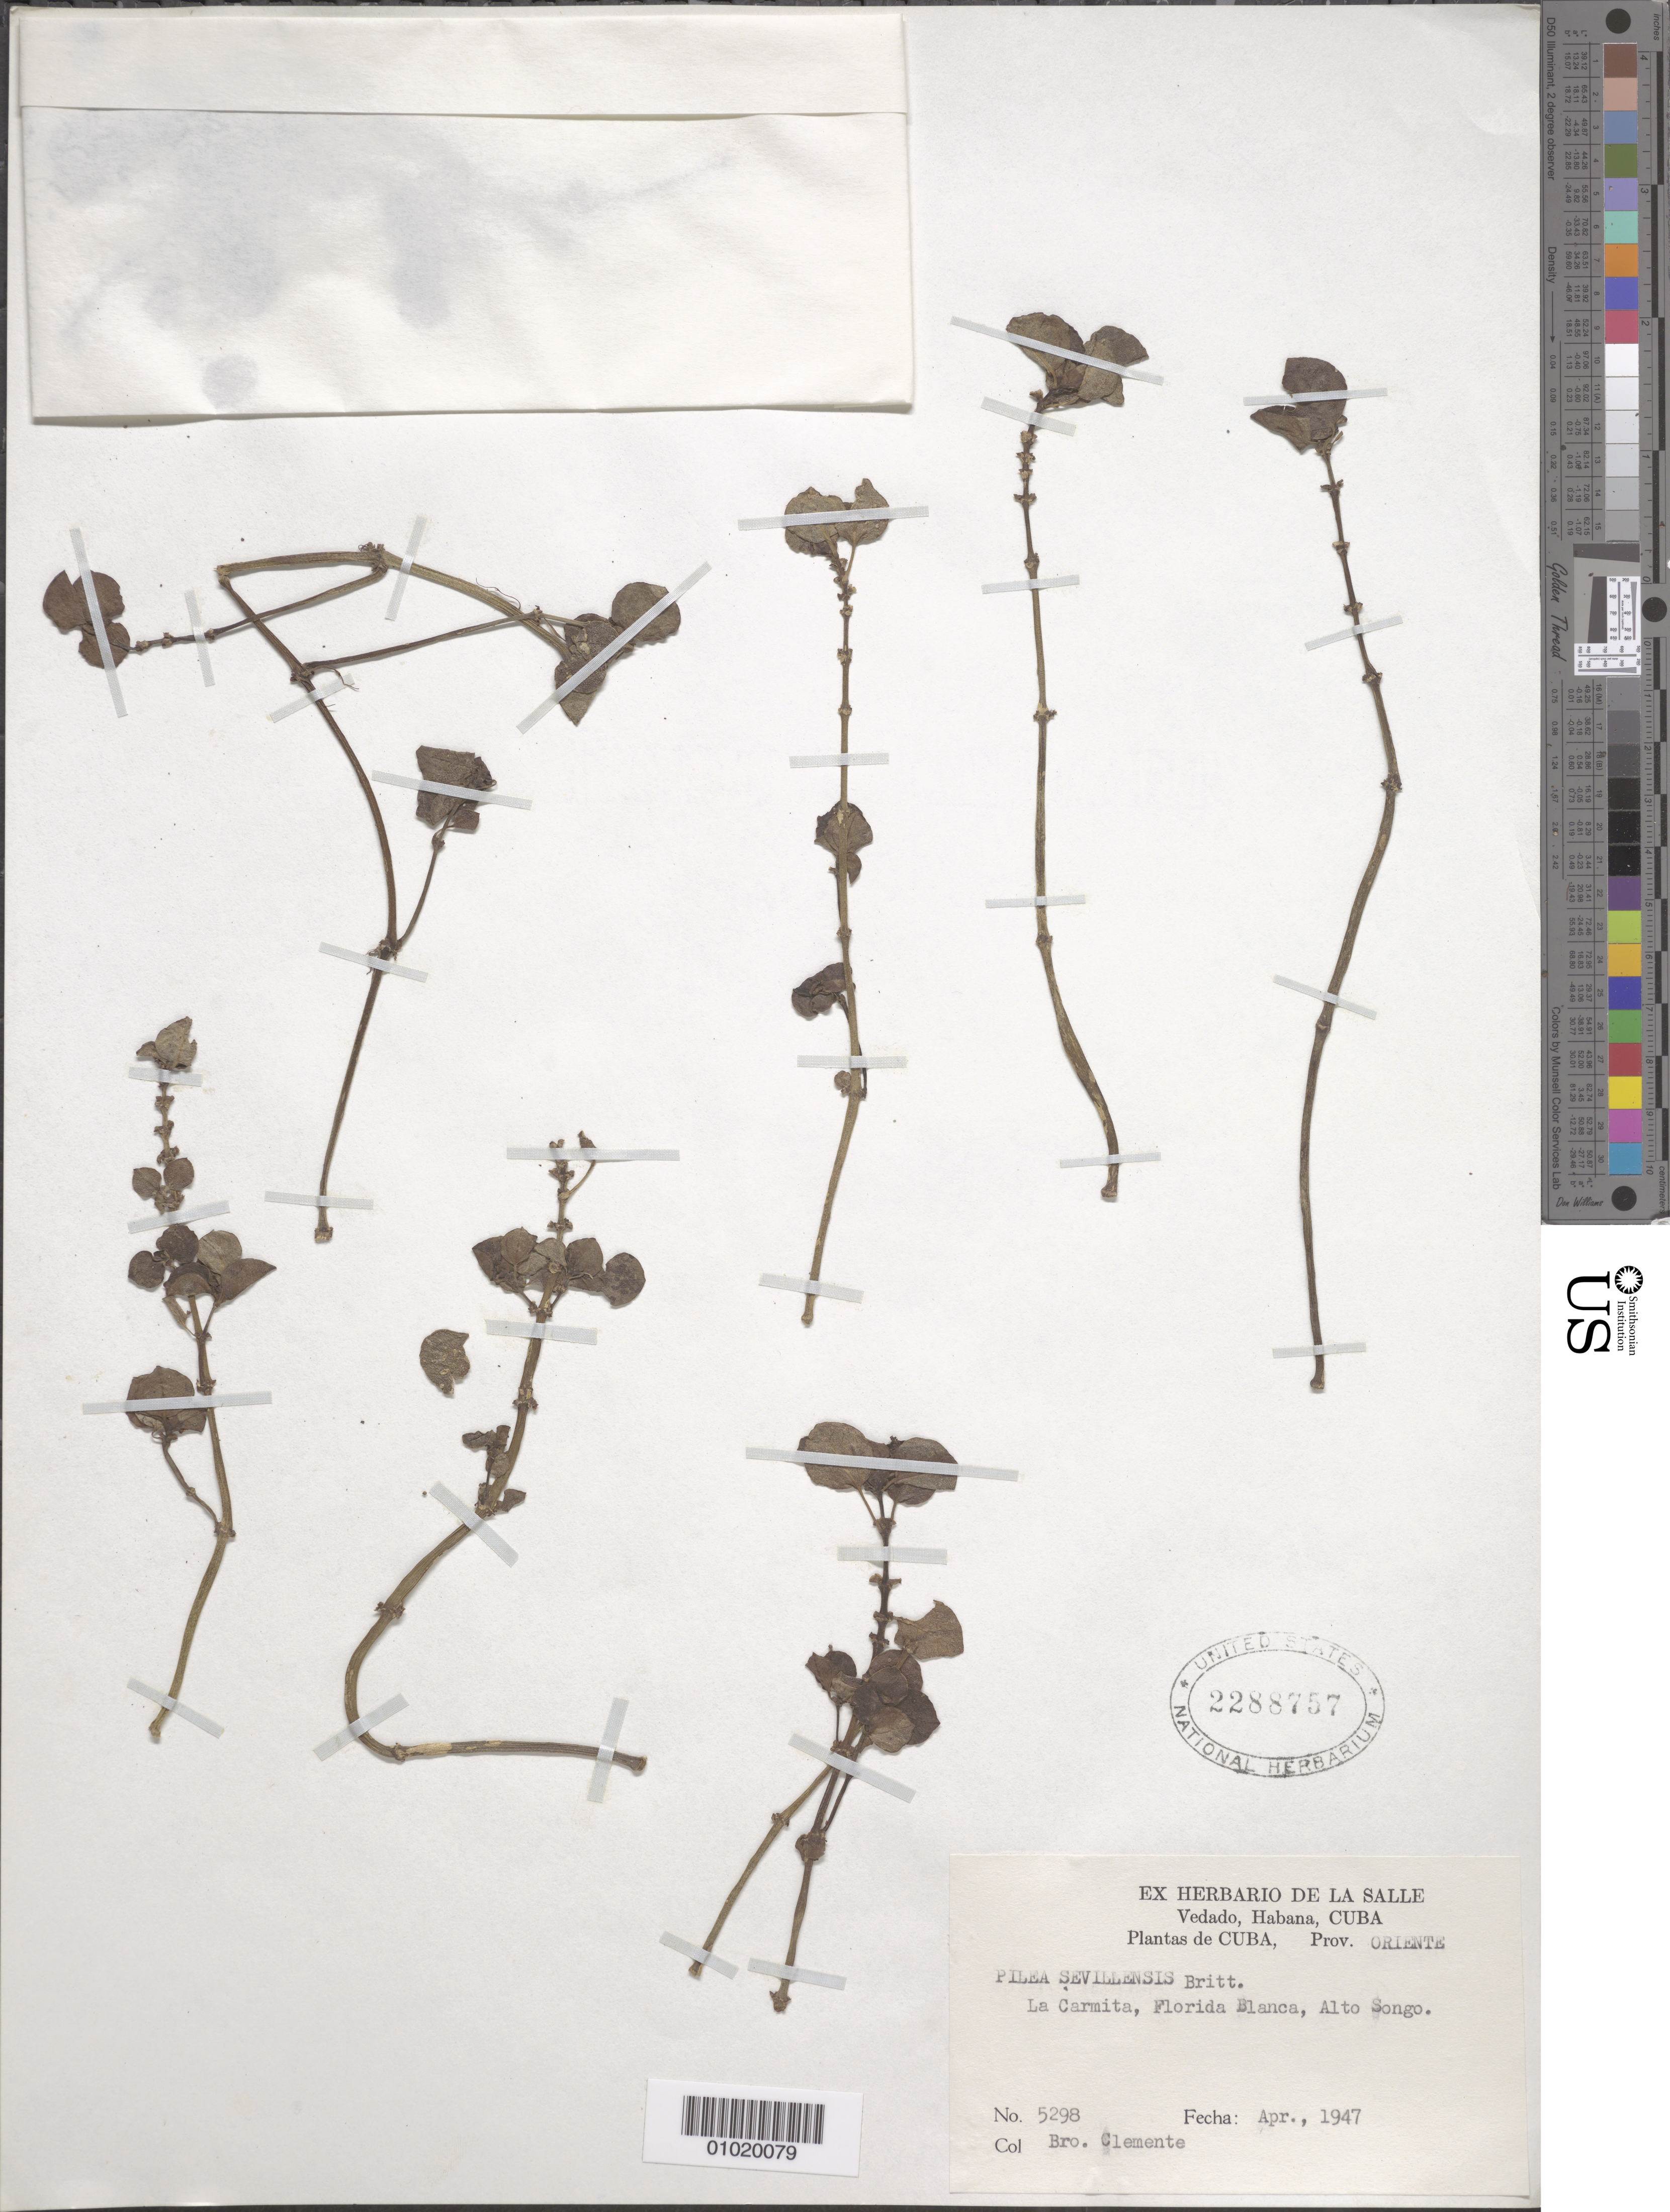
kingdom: Plantae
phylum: Tracheophyta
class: Magnoliopsida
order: Rosales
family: Urticaceae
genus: Pilea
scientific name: Pilea sevillensis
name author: Britton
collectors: Bro. Clemente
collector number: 5298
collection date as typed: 01 Apr 1947 to 30 Apr 1947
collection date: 1947-04-01/1947-04-30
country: Cuba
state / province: Oriente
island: Cuba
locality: La Carmita, Florida Blanca, Alto Songo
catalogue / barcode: US 2288757